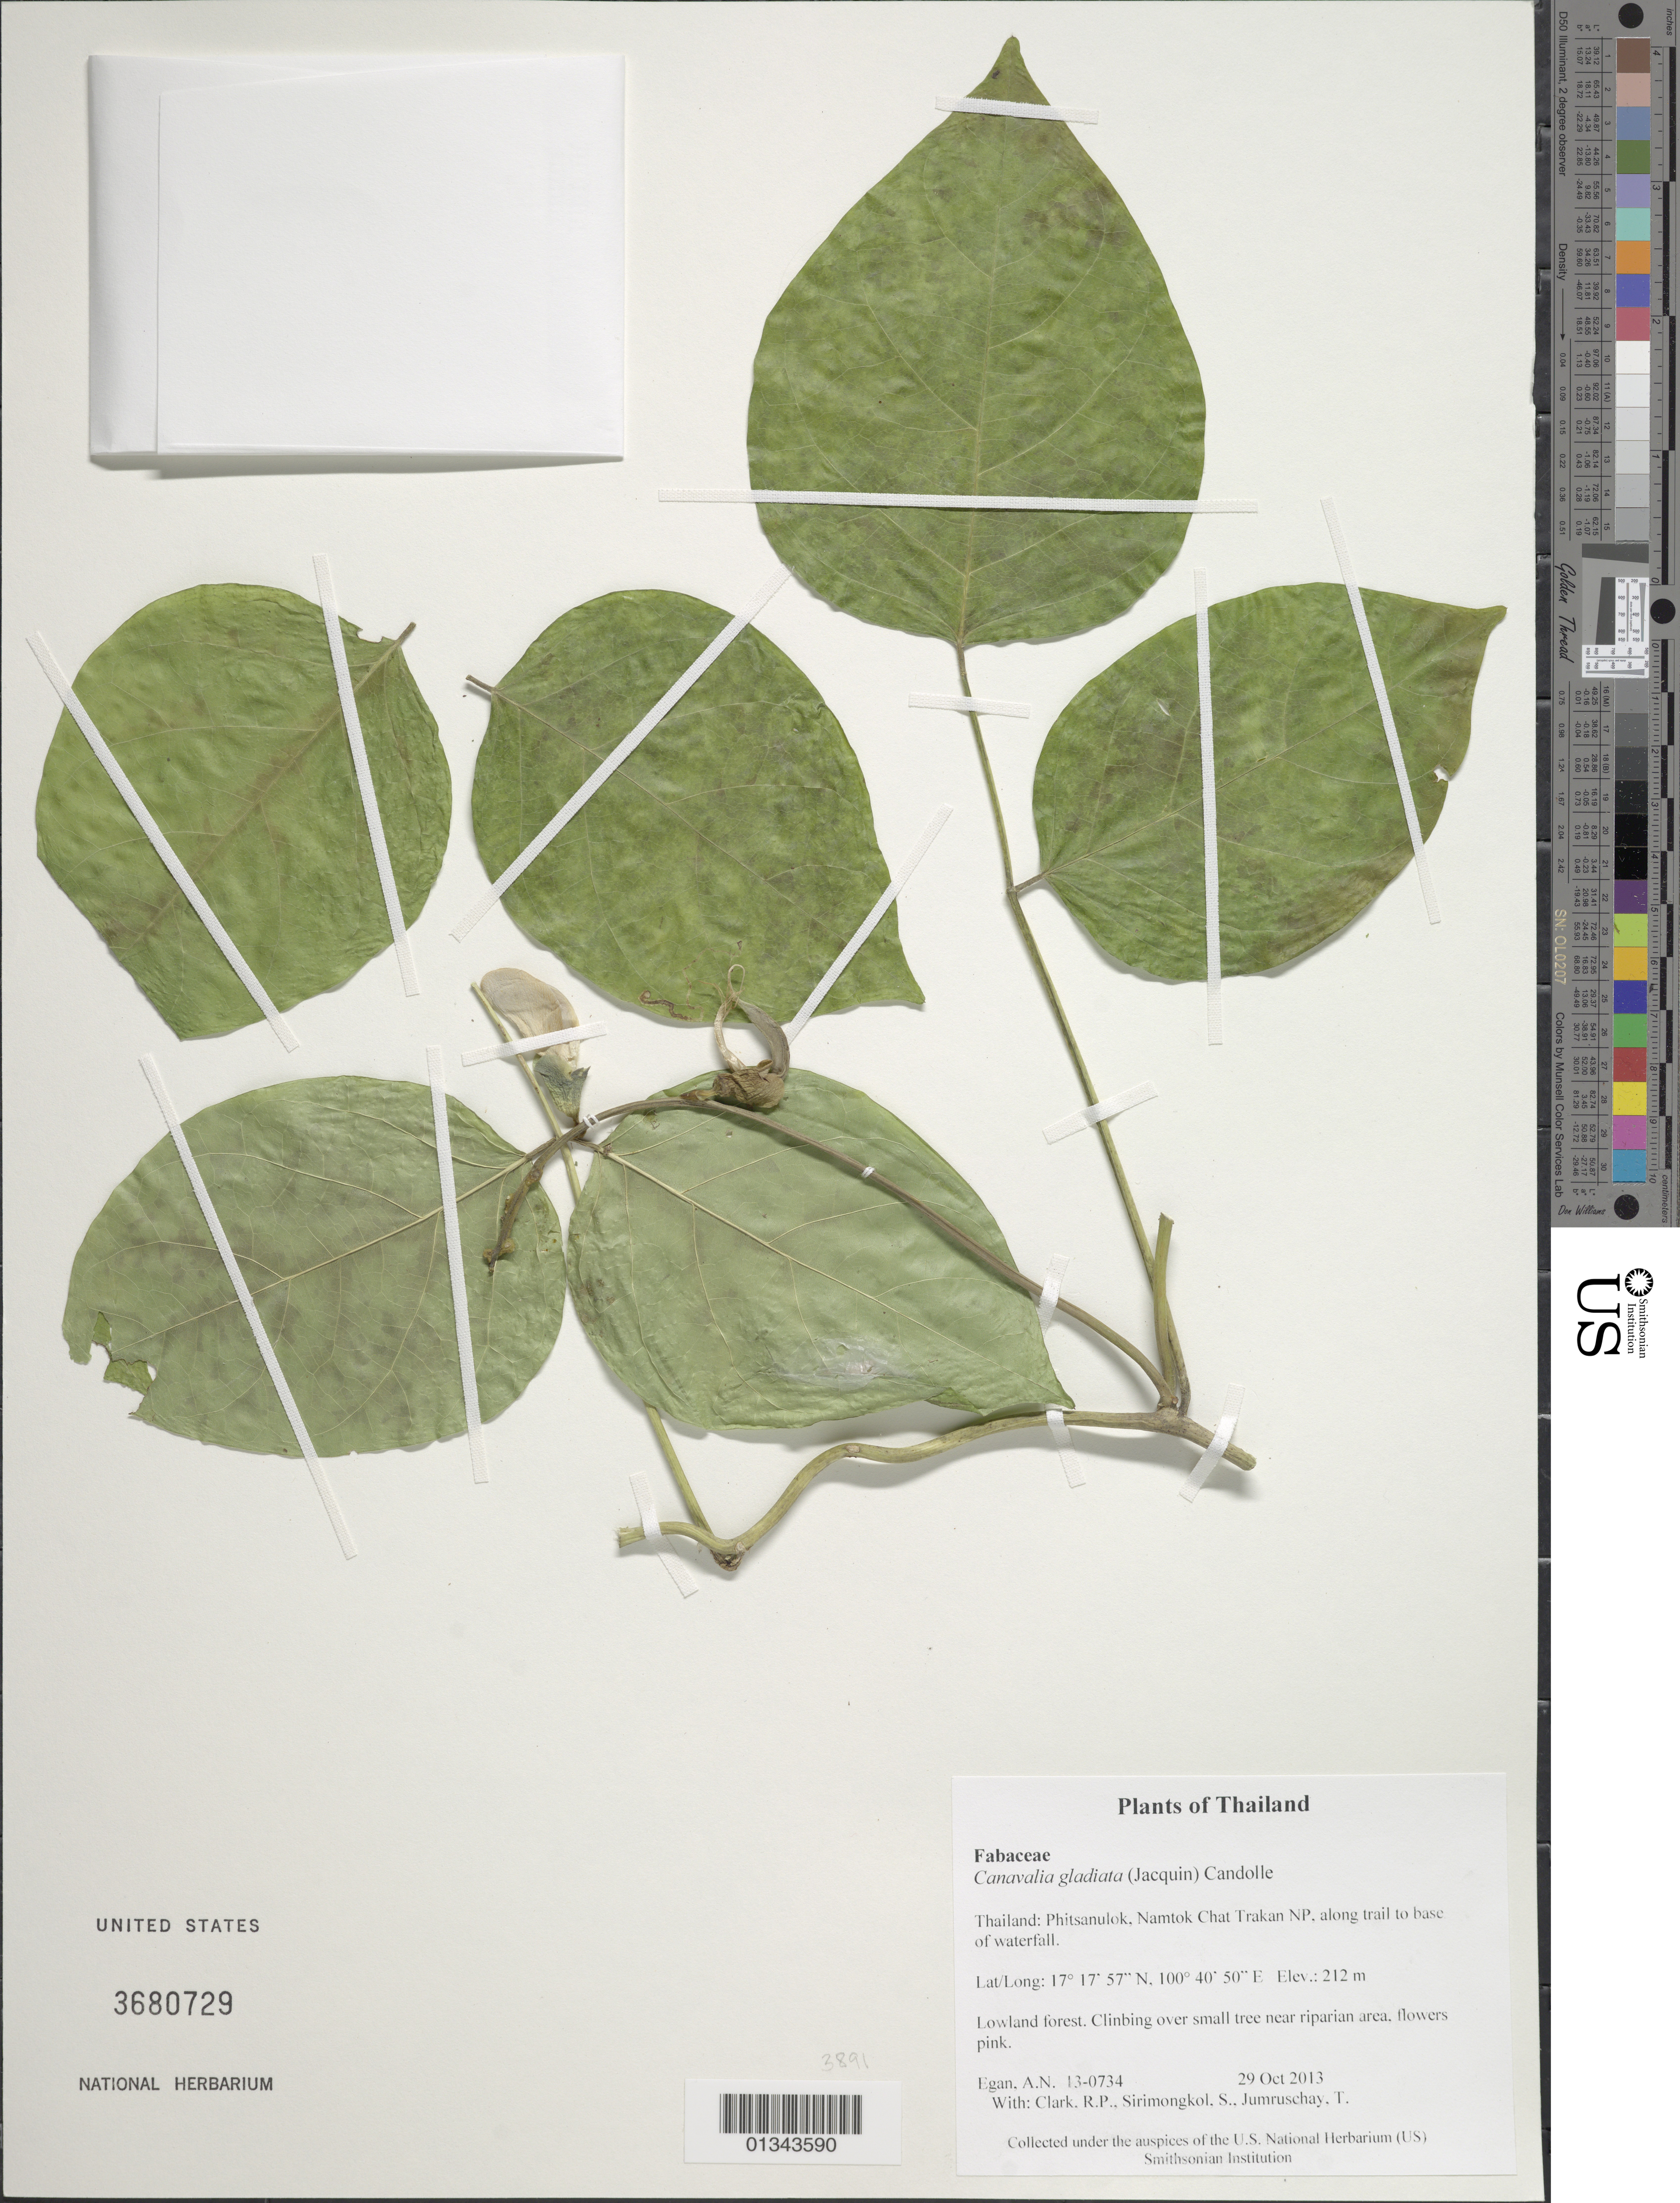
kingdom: Plantae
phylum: Tracheophyta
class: Magnoliopsida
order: Fabales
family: Fabaceae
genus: Canavalia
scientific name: Canavalia gladiata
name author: (Jacq.) DC.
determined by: Egan, Ashley N., (US), Smithsonian Institution - National Museum of Natural History (UNITED STATES)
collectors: A. N. Egan, R. P. Clark, S. Sirimongkol & T. Jumruschay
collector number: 13-0734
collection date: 2013-10-29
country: Thailand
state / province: Phitsanulok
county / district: Chat Trakan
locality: Namtok Chat Trakan NP, along trail to base of waterfall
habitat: Lowland forest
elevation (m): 212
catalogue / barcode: US 3680729